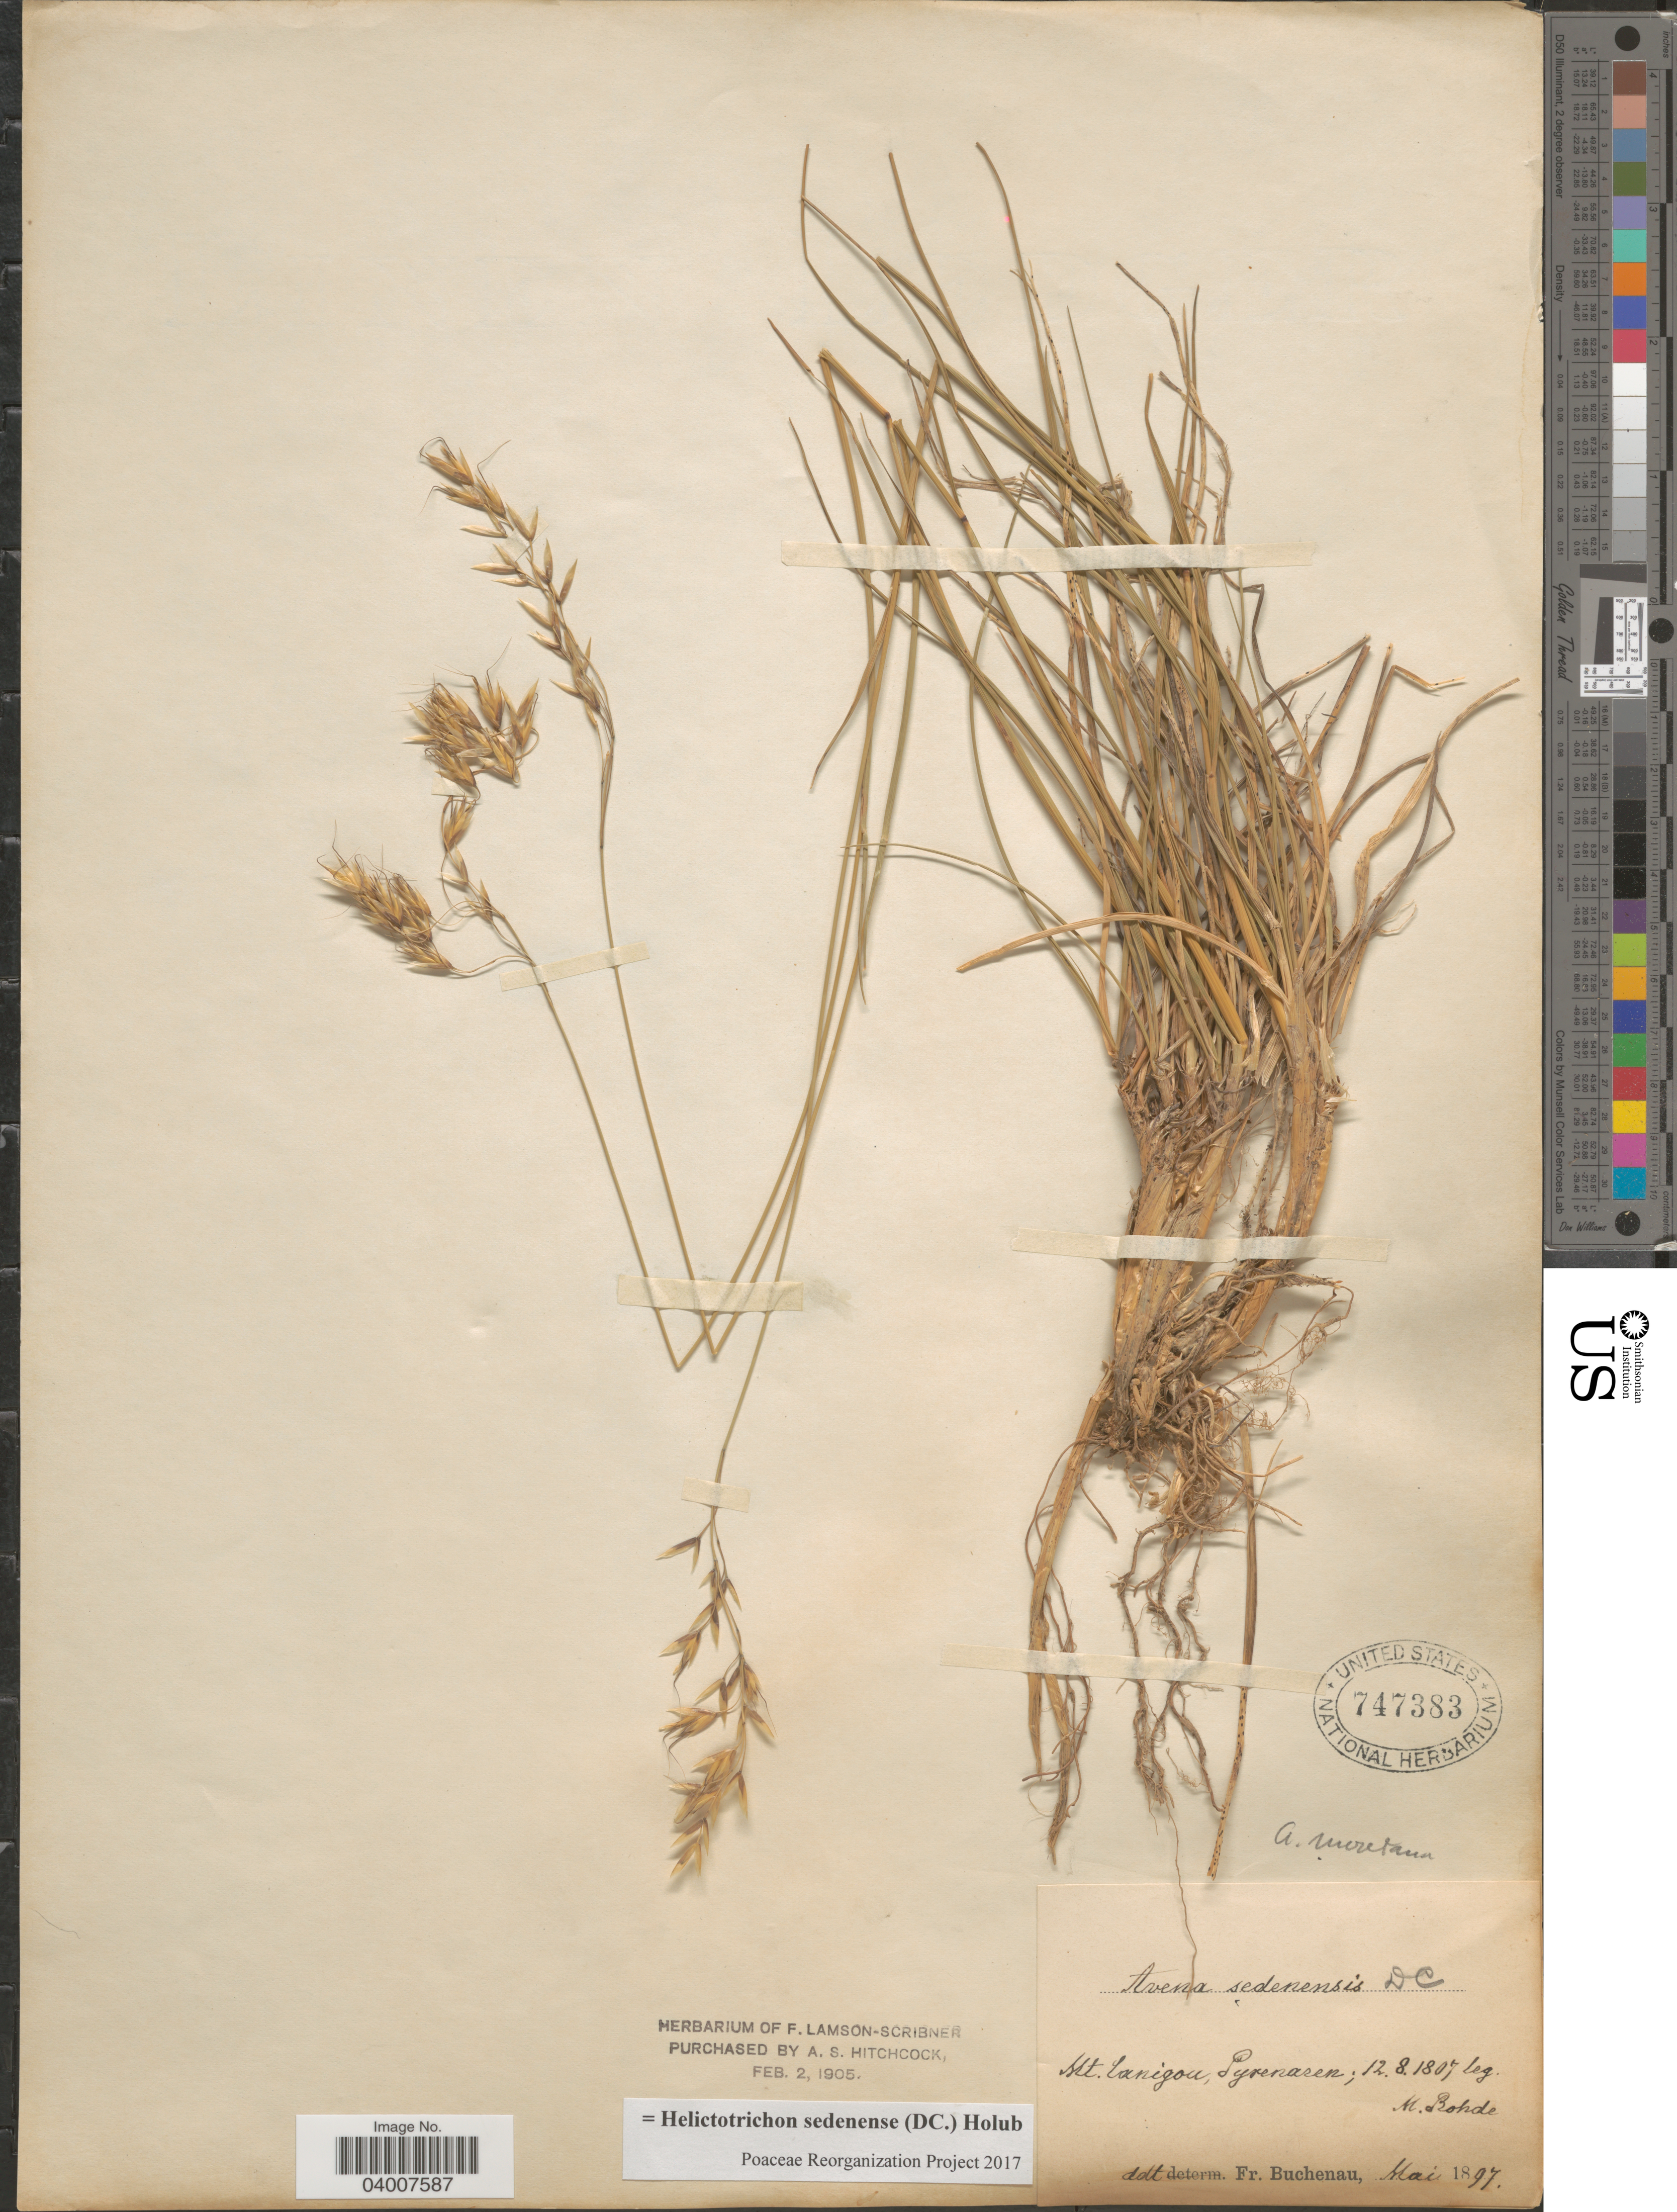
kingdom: Plantae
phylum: Tracheophyta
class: Liliopsida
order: Poales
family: Poaceae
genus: Helictotrichon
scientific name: Helictotrichon sedenense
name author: (DC.) Holub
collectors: F. Buchenau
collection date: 1807-08-12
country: France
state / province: Occitanie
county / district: Pyrénées-Orientales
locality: Mt. Canigou, Pyrenasen.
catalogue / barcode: US 747383